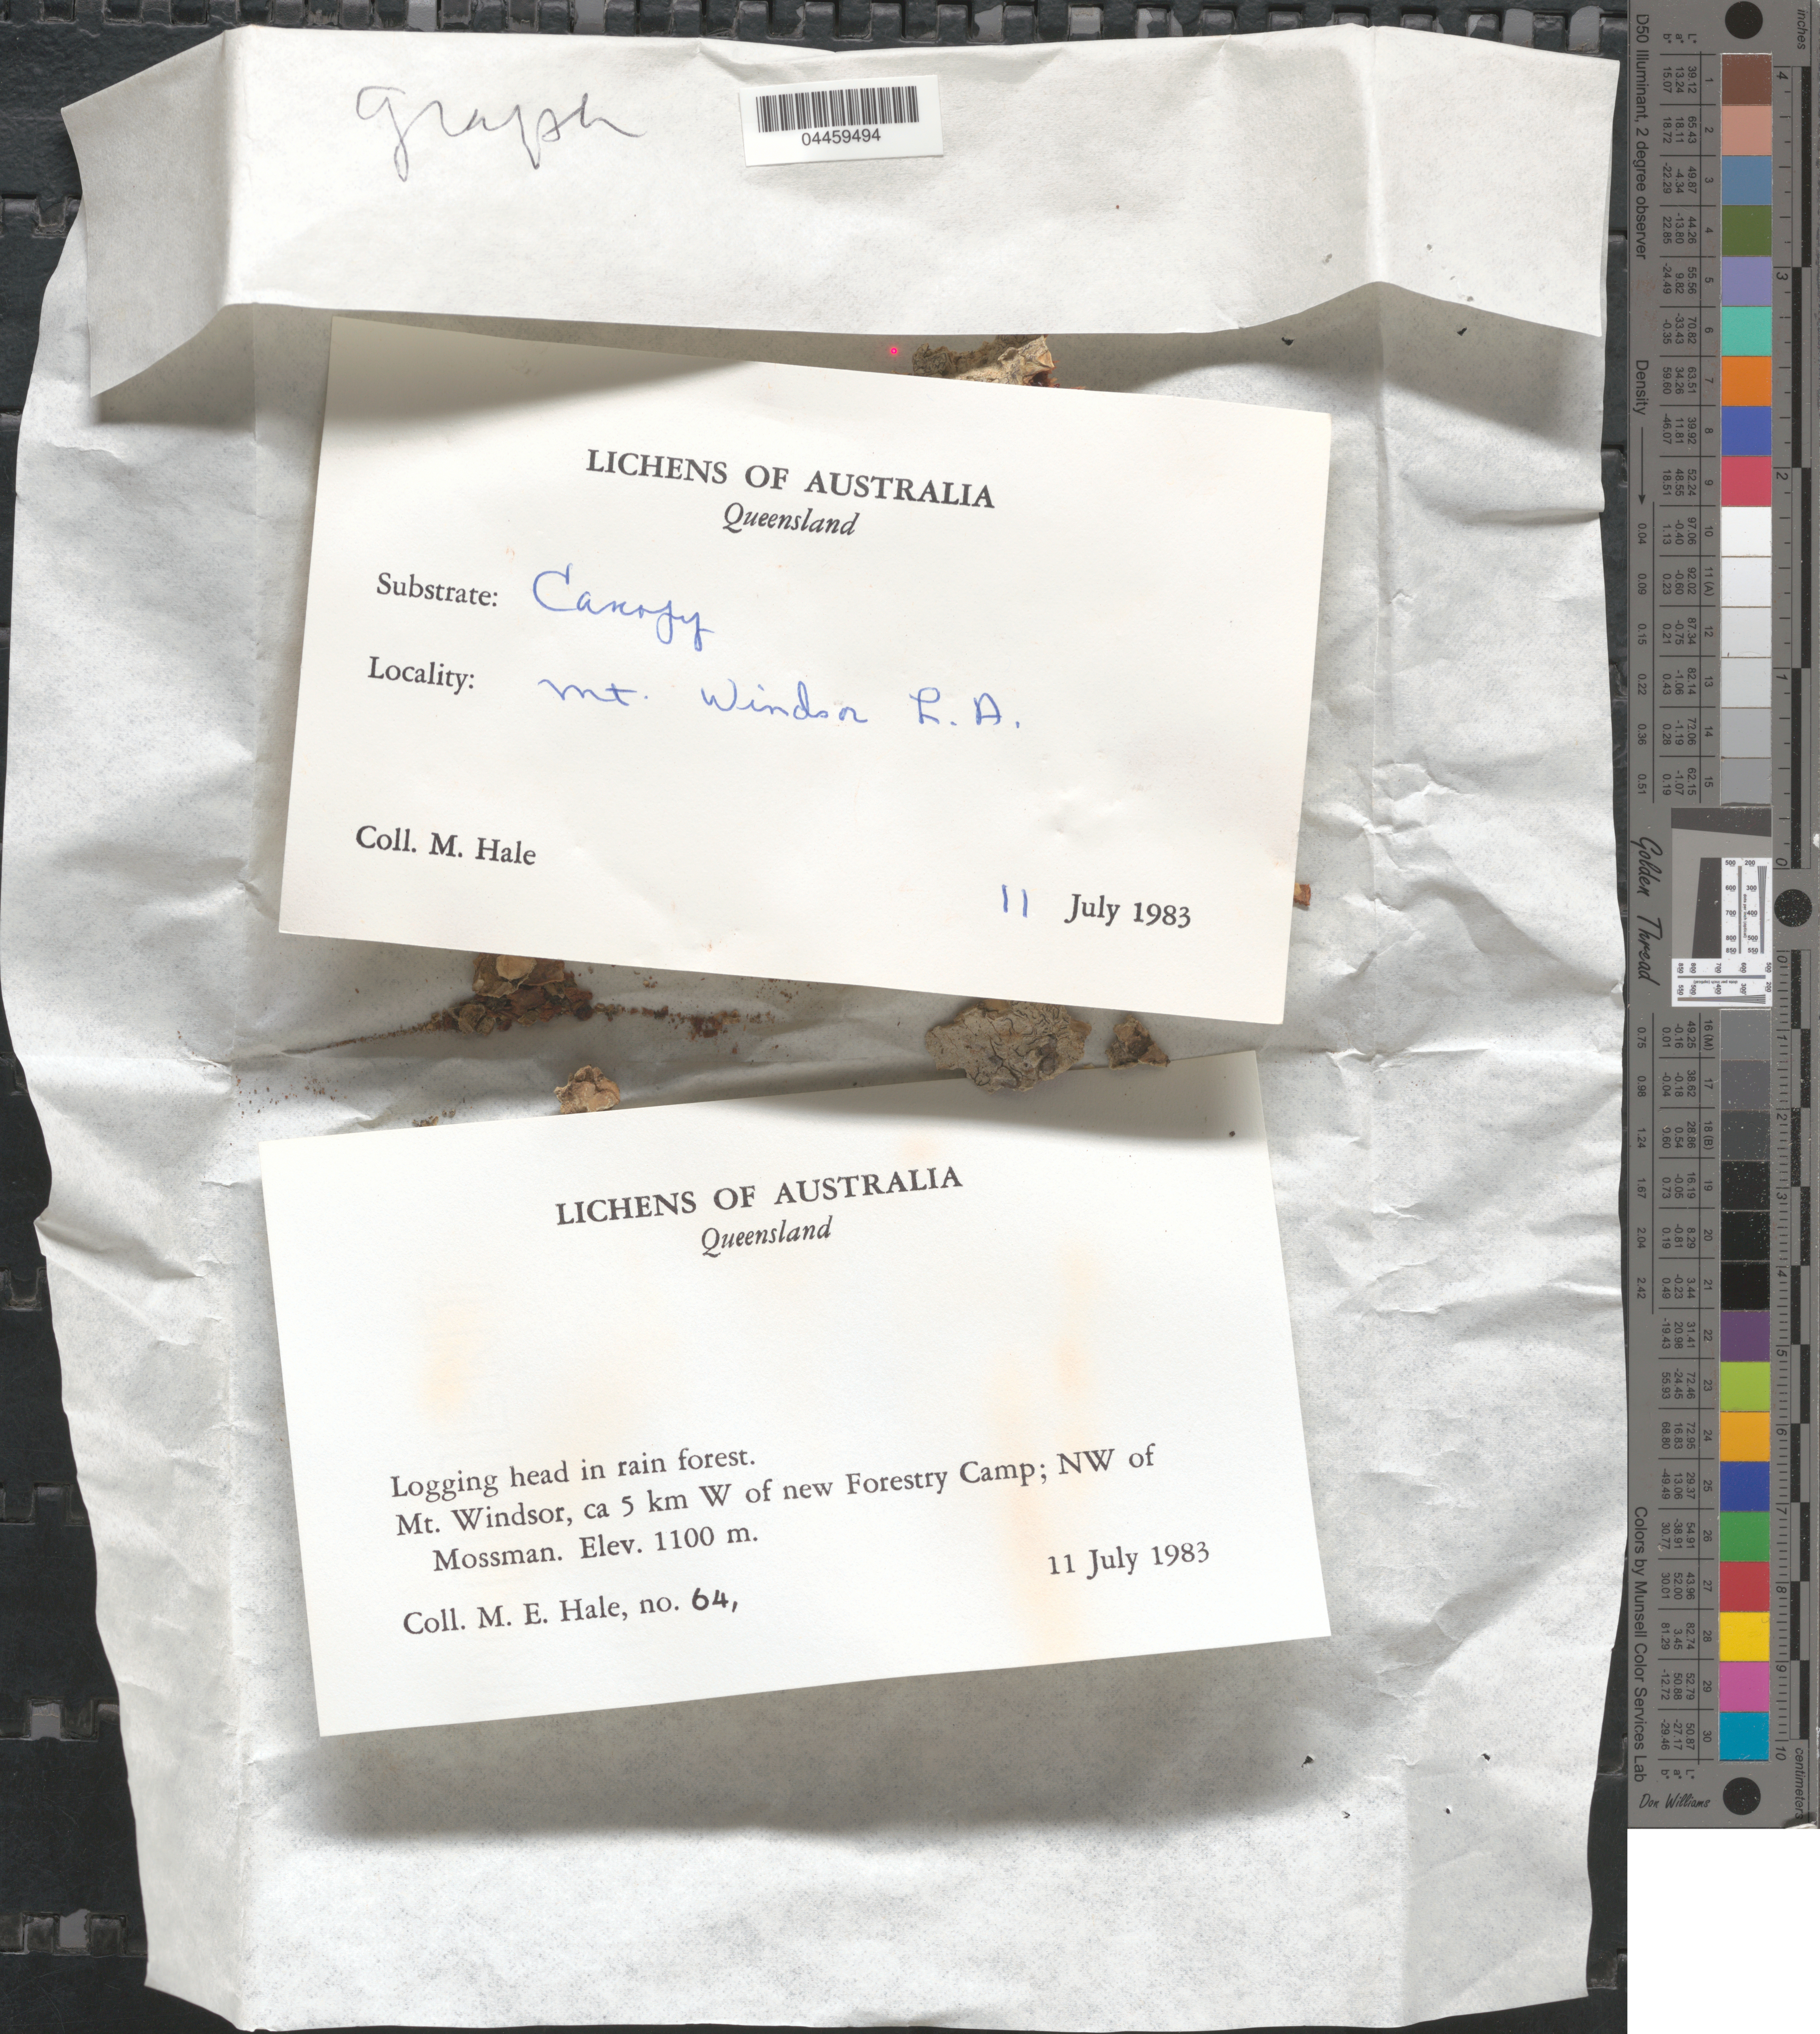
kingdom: Fungi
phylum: Ascomycota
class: Lecanoromycetes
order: Ostropales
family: Graphidaceae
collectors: M. Hale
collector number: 64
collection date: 1983-07-11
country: Australia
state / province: Queensland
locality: Logging head in rain forest. Mt Windsor, ca 5 km W of new Forestry Camp; NW of Mossman.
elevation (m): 1100